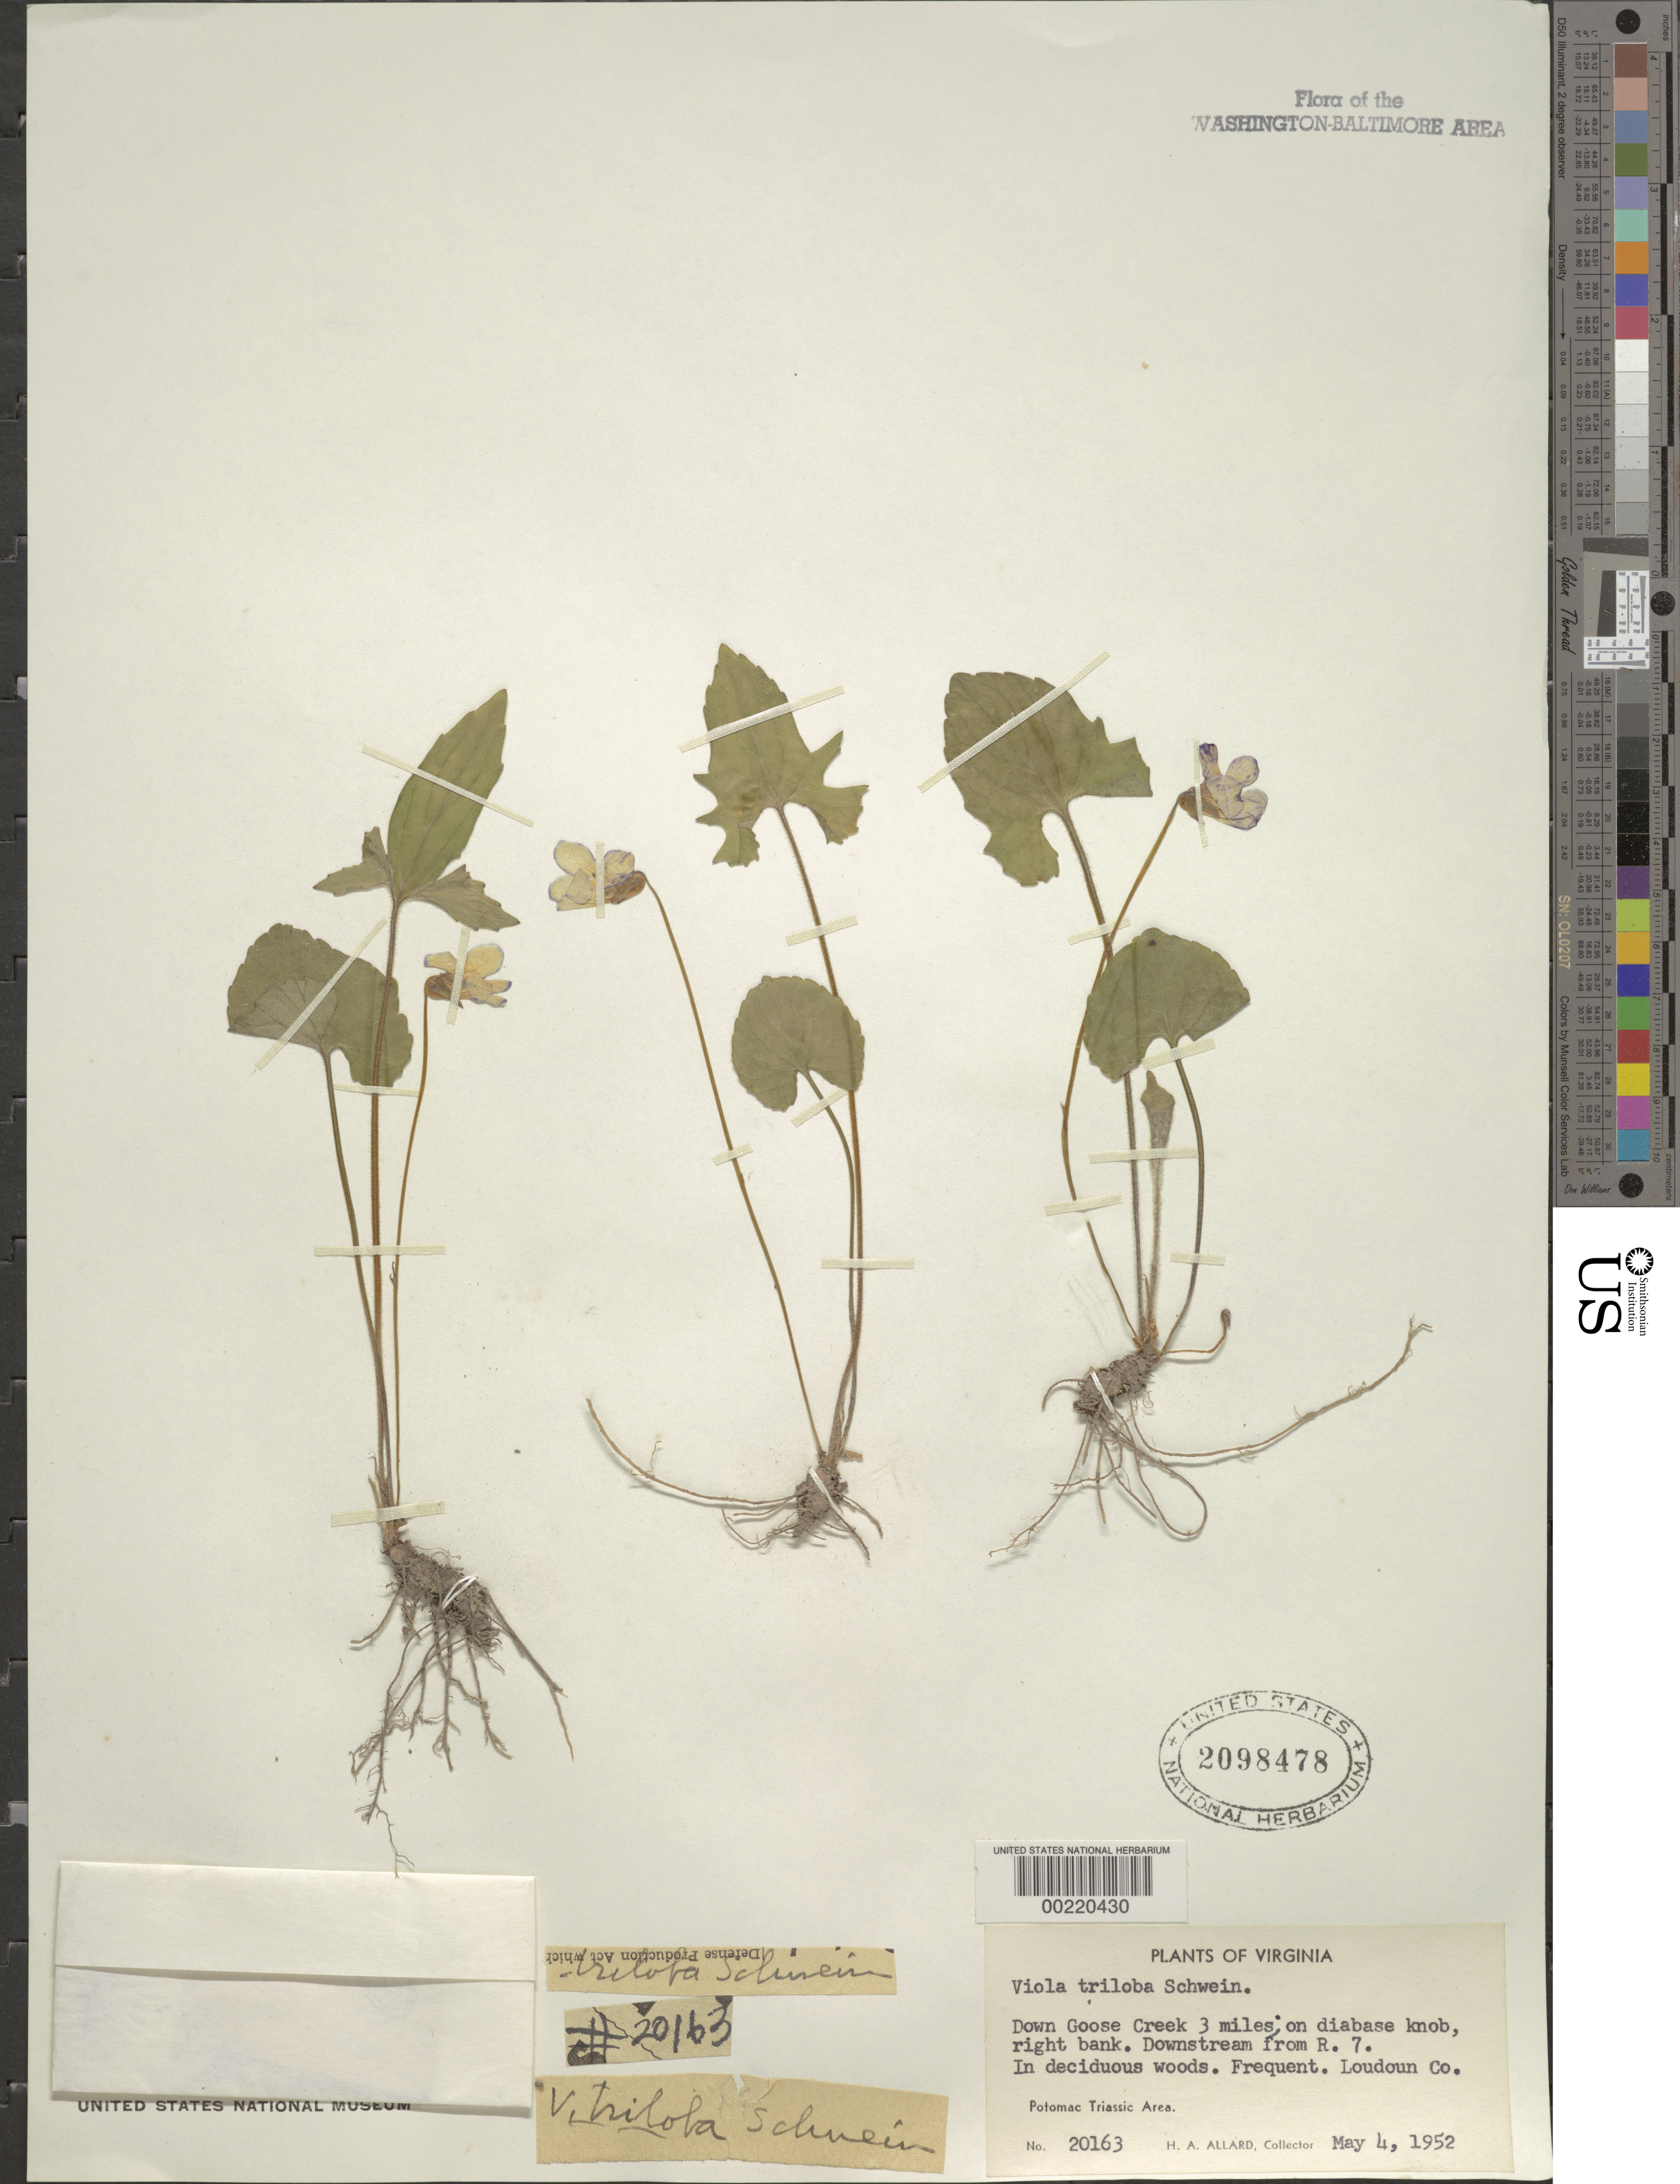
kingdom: Plantae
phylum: Tracheophyta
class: Magnoliopsida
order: Malpighiales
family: Violaceae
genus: Viola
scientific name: Viola palmata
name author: L.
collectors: H. A. Allard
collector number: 20163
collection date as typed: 04 May 1952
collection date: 1952-05-04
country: United States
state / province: Virginia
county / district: Loudoun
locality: Downstream from Route 7 on Goose Creek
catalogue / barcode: US 2098478